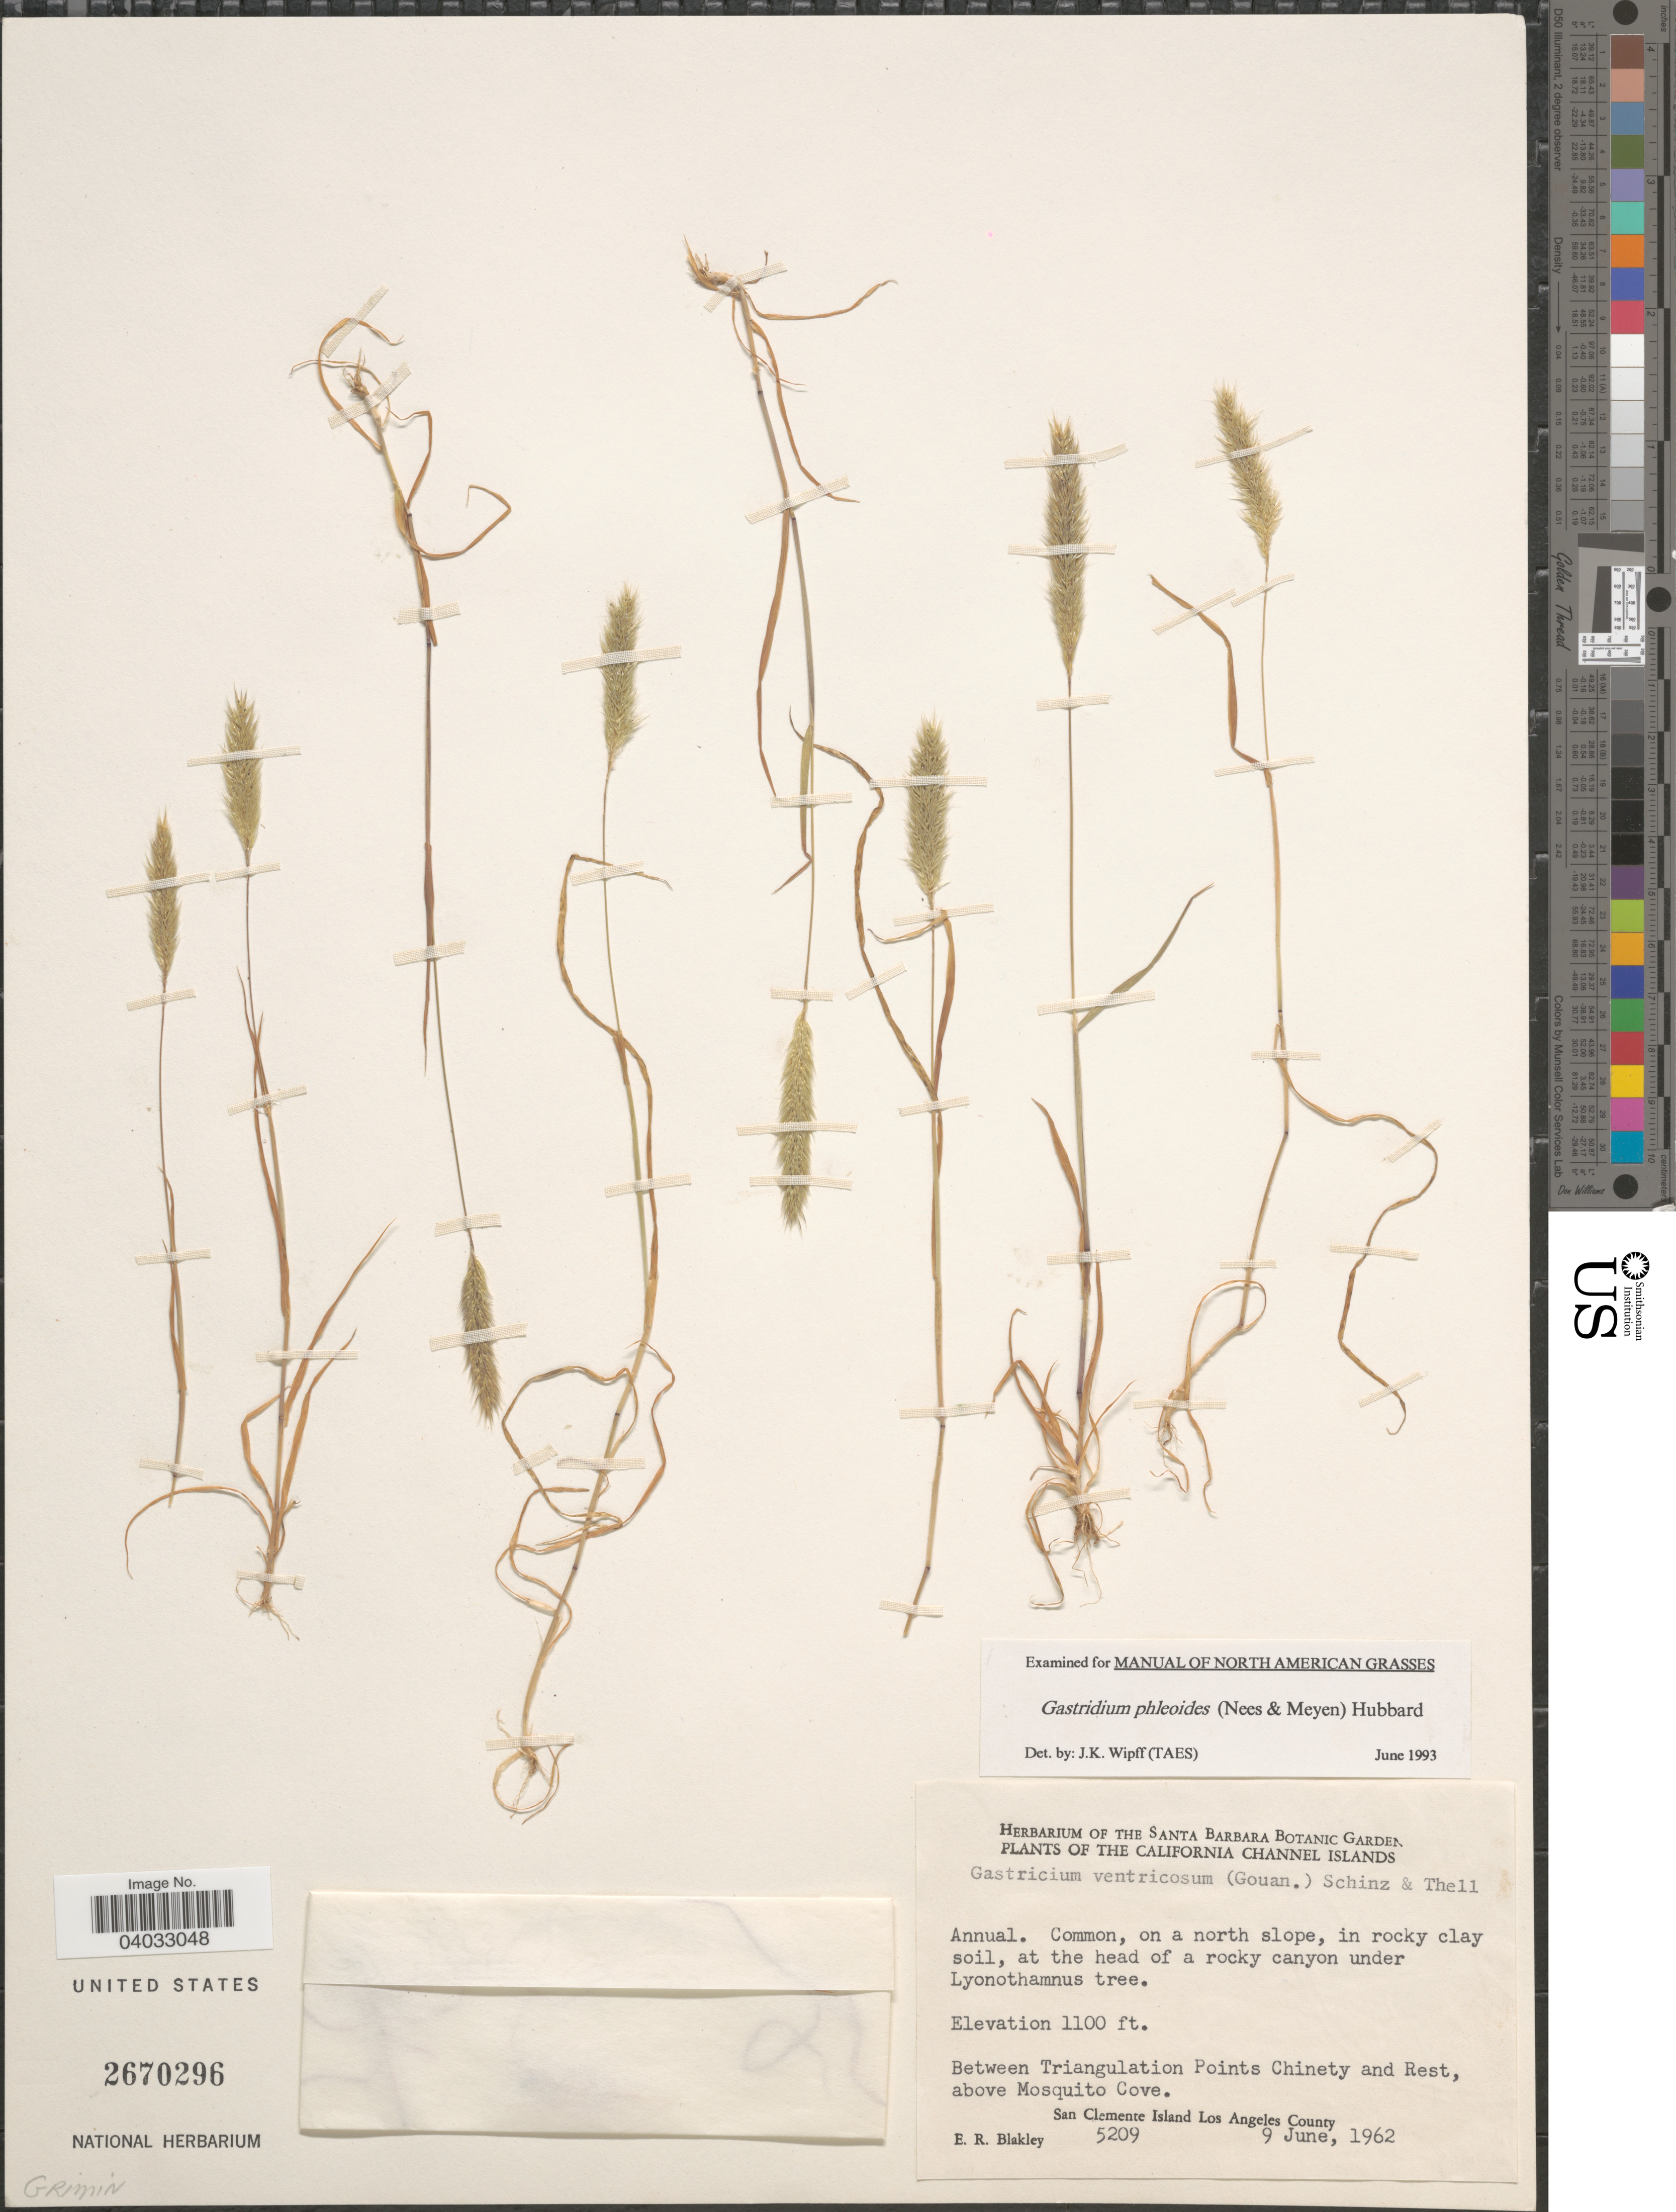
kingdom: Plantae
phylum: Tracheophyta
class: Liliopsida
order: Poales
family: Poaceae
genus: Gastridium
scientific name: Gastridium phleoides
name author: (Nees) C.E. Hubb.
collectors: E. R. Blakley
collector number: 5209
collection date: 1962-06-09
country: United States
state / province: California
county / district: Los Angeles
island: San Clemente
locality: The California Channel Islands. Between Triangulation Points Chinety and Rest, above Mosquito Cove. San Clemente Island Los Angeles County.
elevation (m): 335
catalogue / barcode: US 2670296